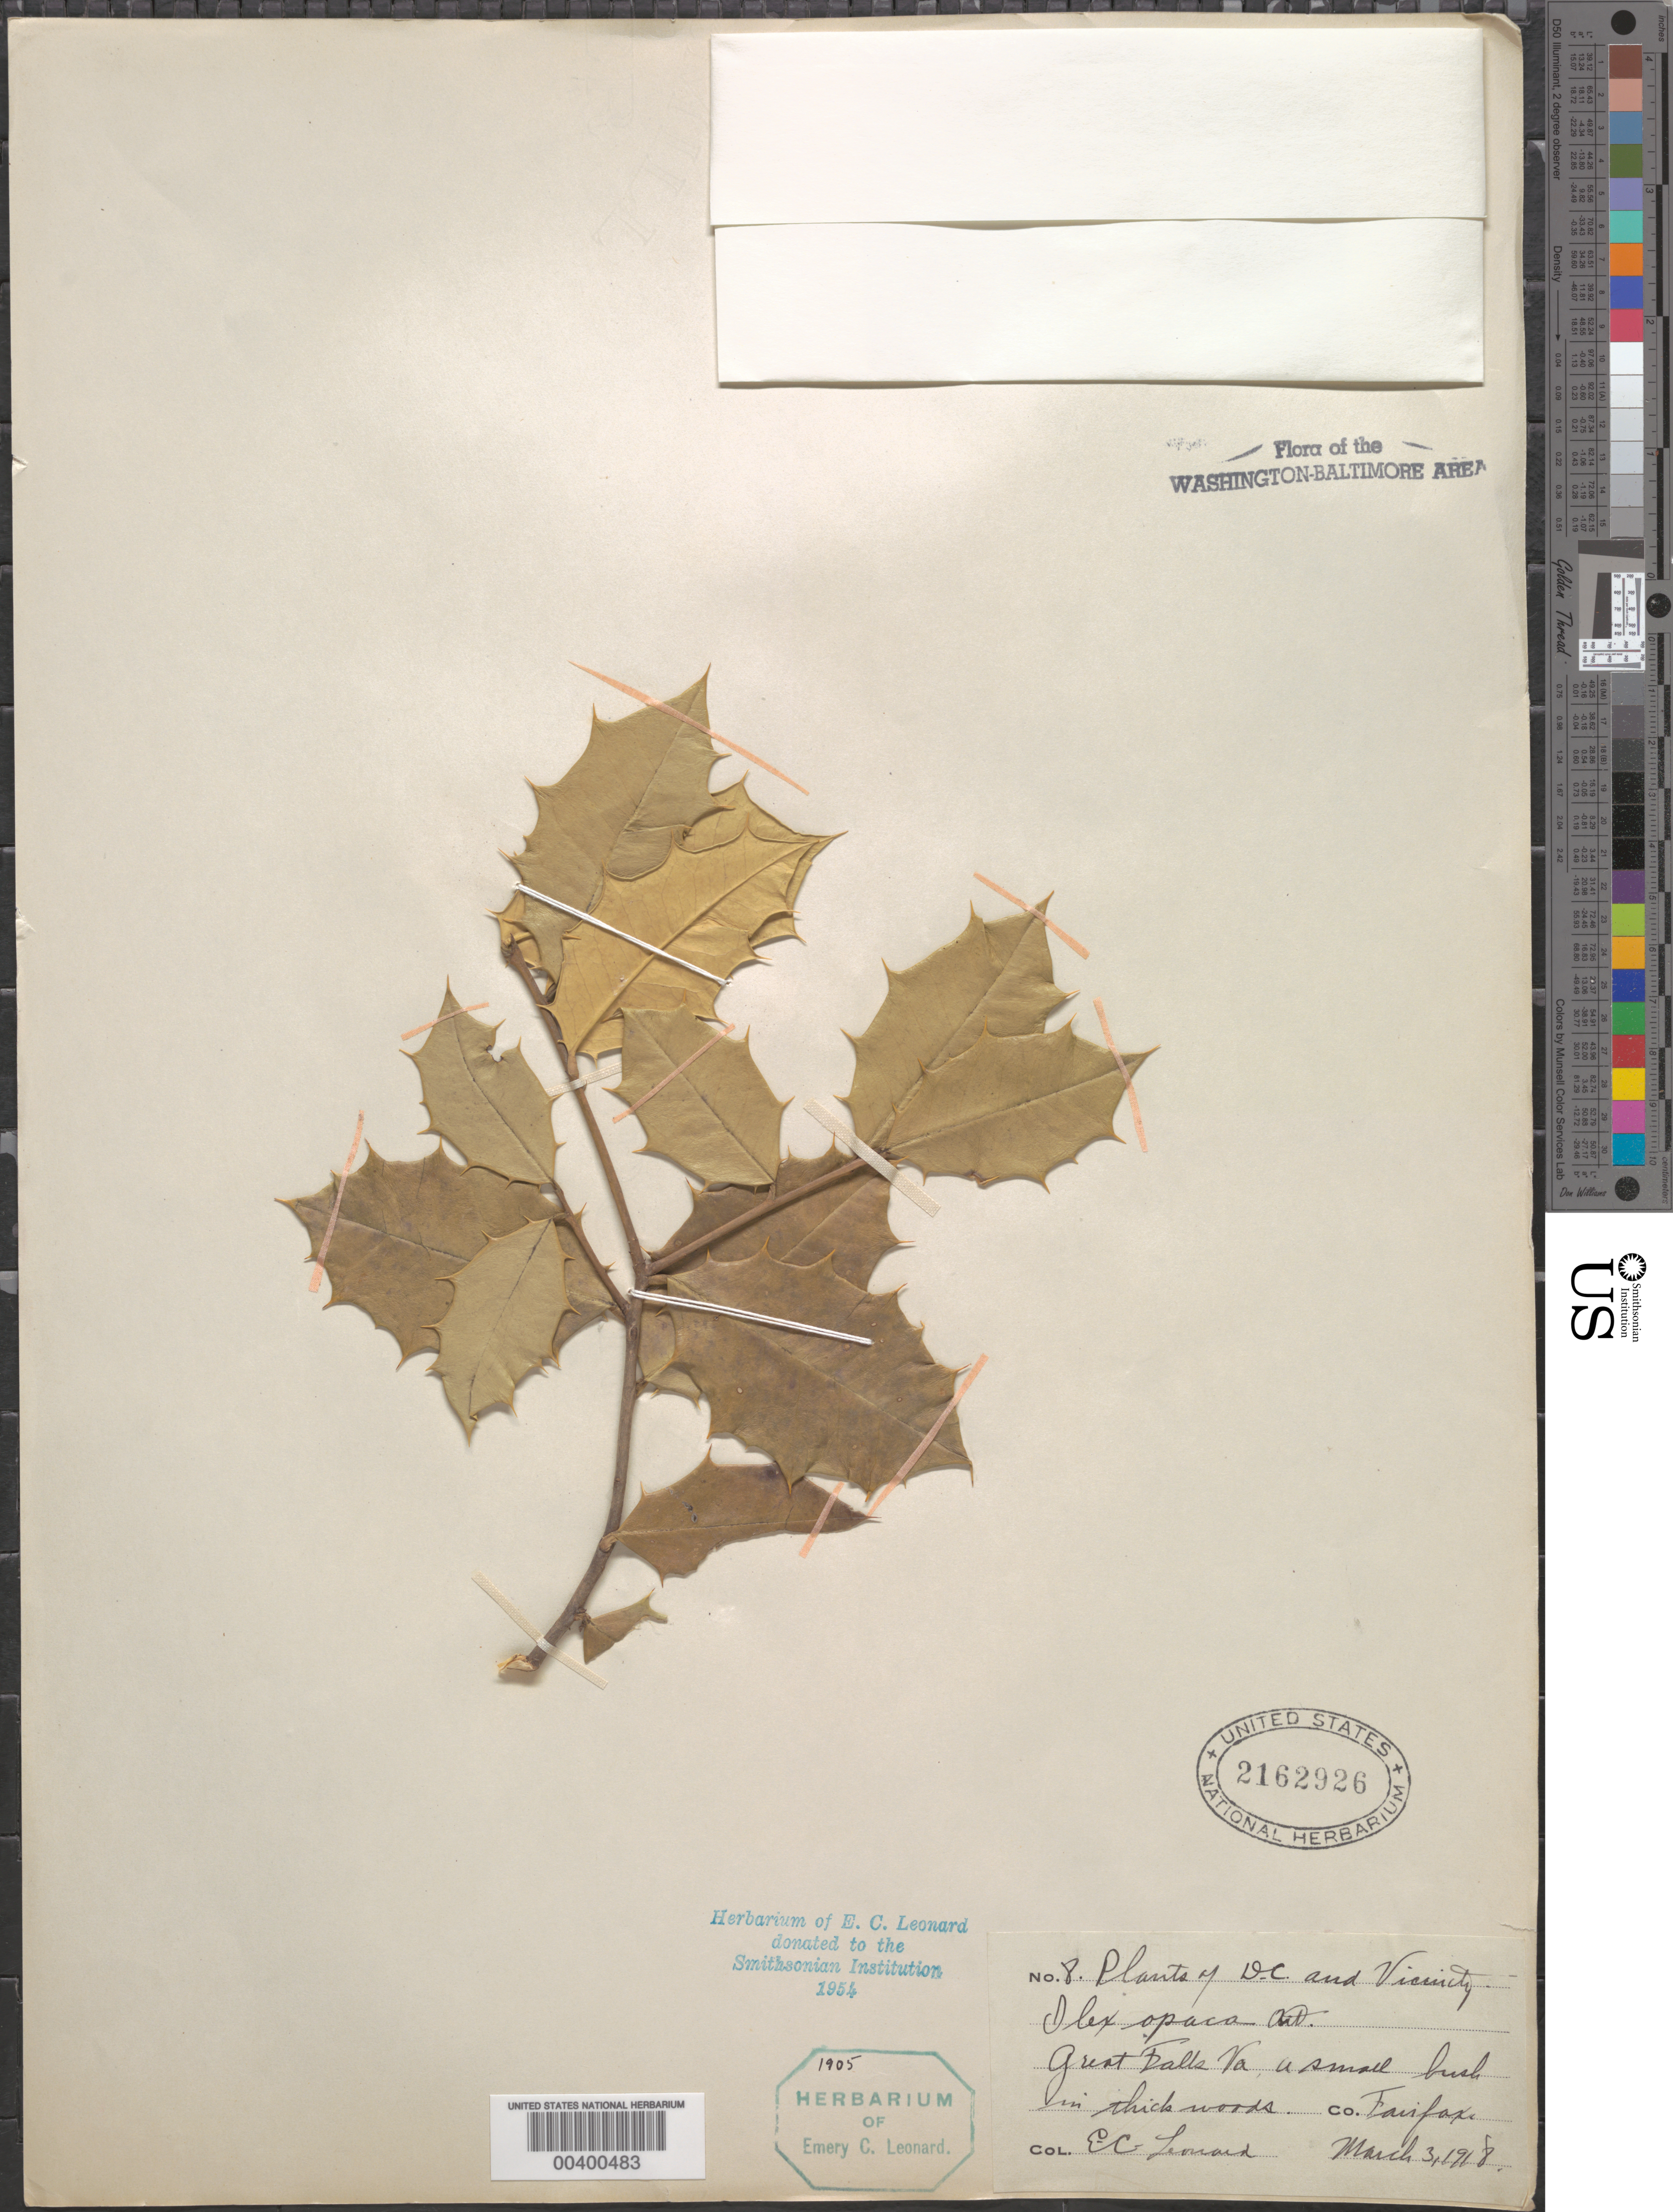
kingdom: Plantae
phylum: Tracheophyta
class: Magnoliopsida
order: Aquifoliales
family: Aquifoliaceae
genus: Ilex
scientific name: Ilex opaca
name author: Aiton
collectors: E. C. Leonard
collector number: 8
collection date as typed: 03 Mar 1918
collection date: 1918-03-03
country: United States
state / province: Virginia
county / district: Fairfax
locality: Great Falls C. & O. Canal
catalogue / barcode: US 2162926